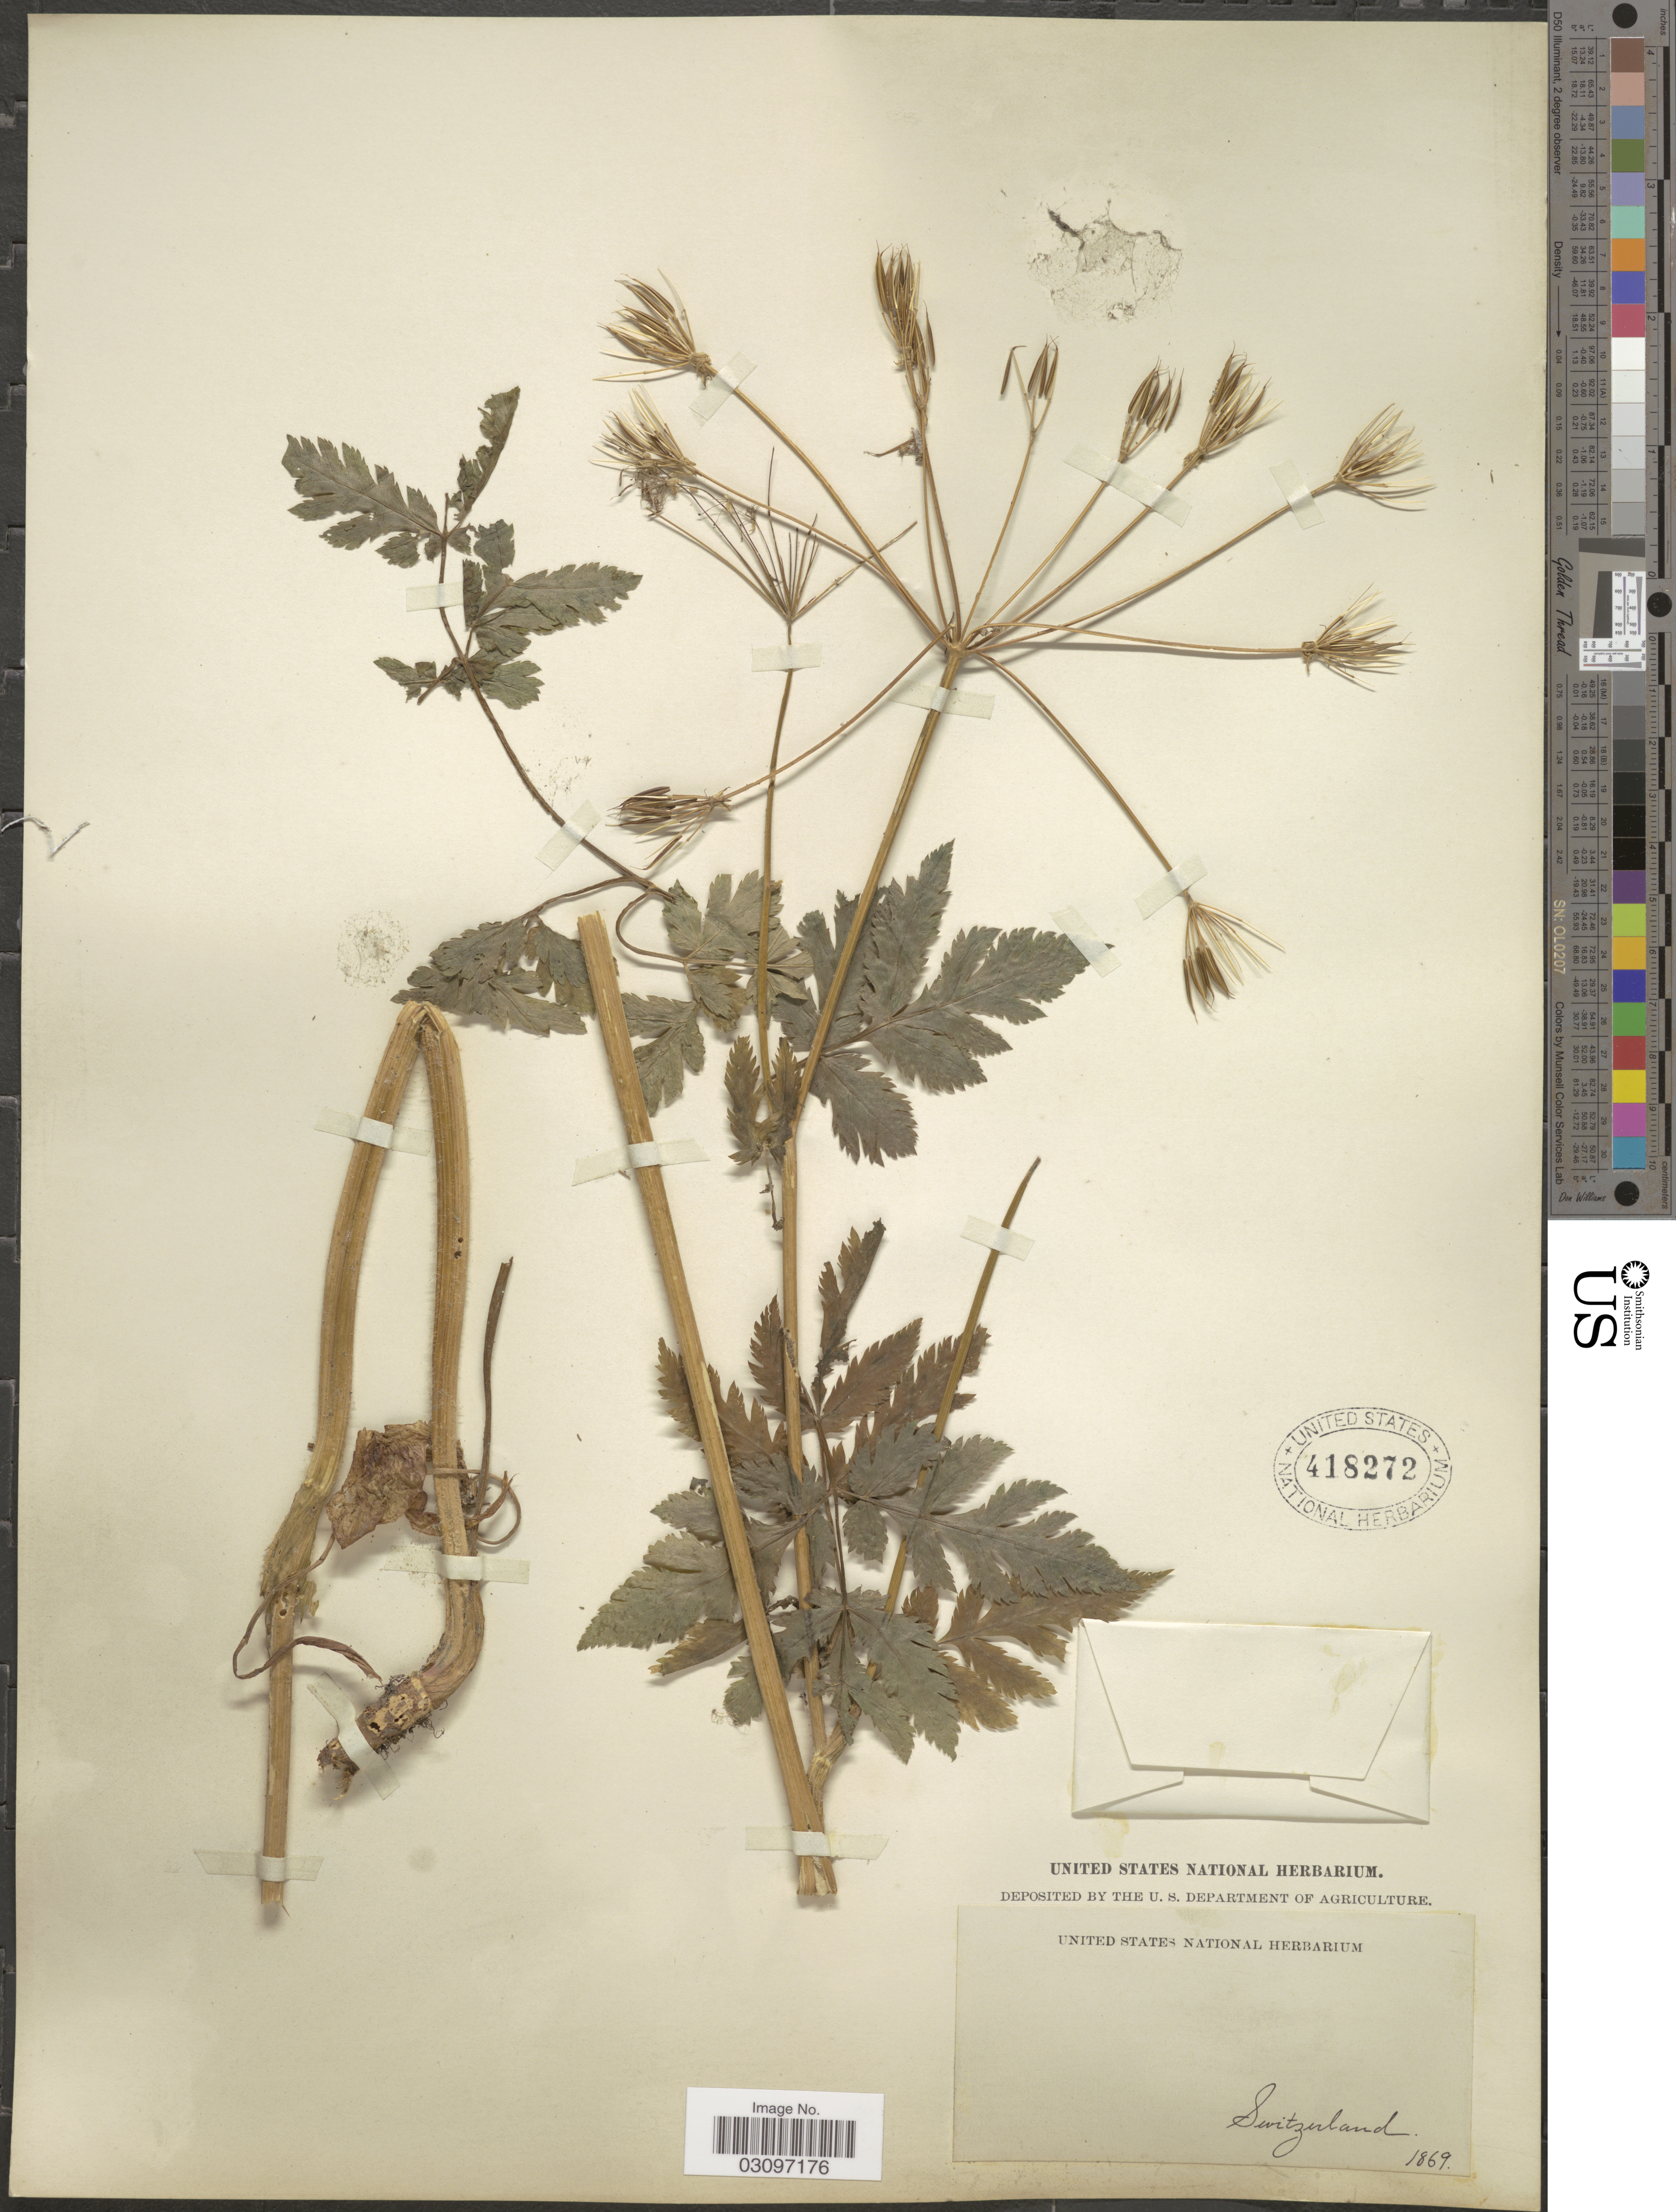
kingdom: Plantae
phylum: Tracheophyta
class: Magnoliopsida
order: Apiales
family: Apiaceae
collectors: ex herb. United States National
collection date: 1869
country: Switzerland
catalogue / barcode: US 418272